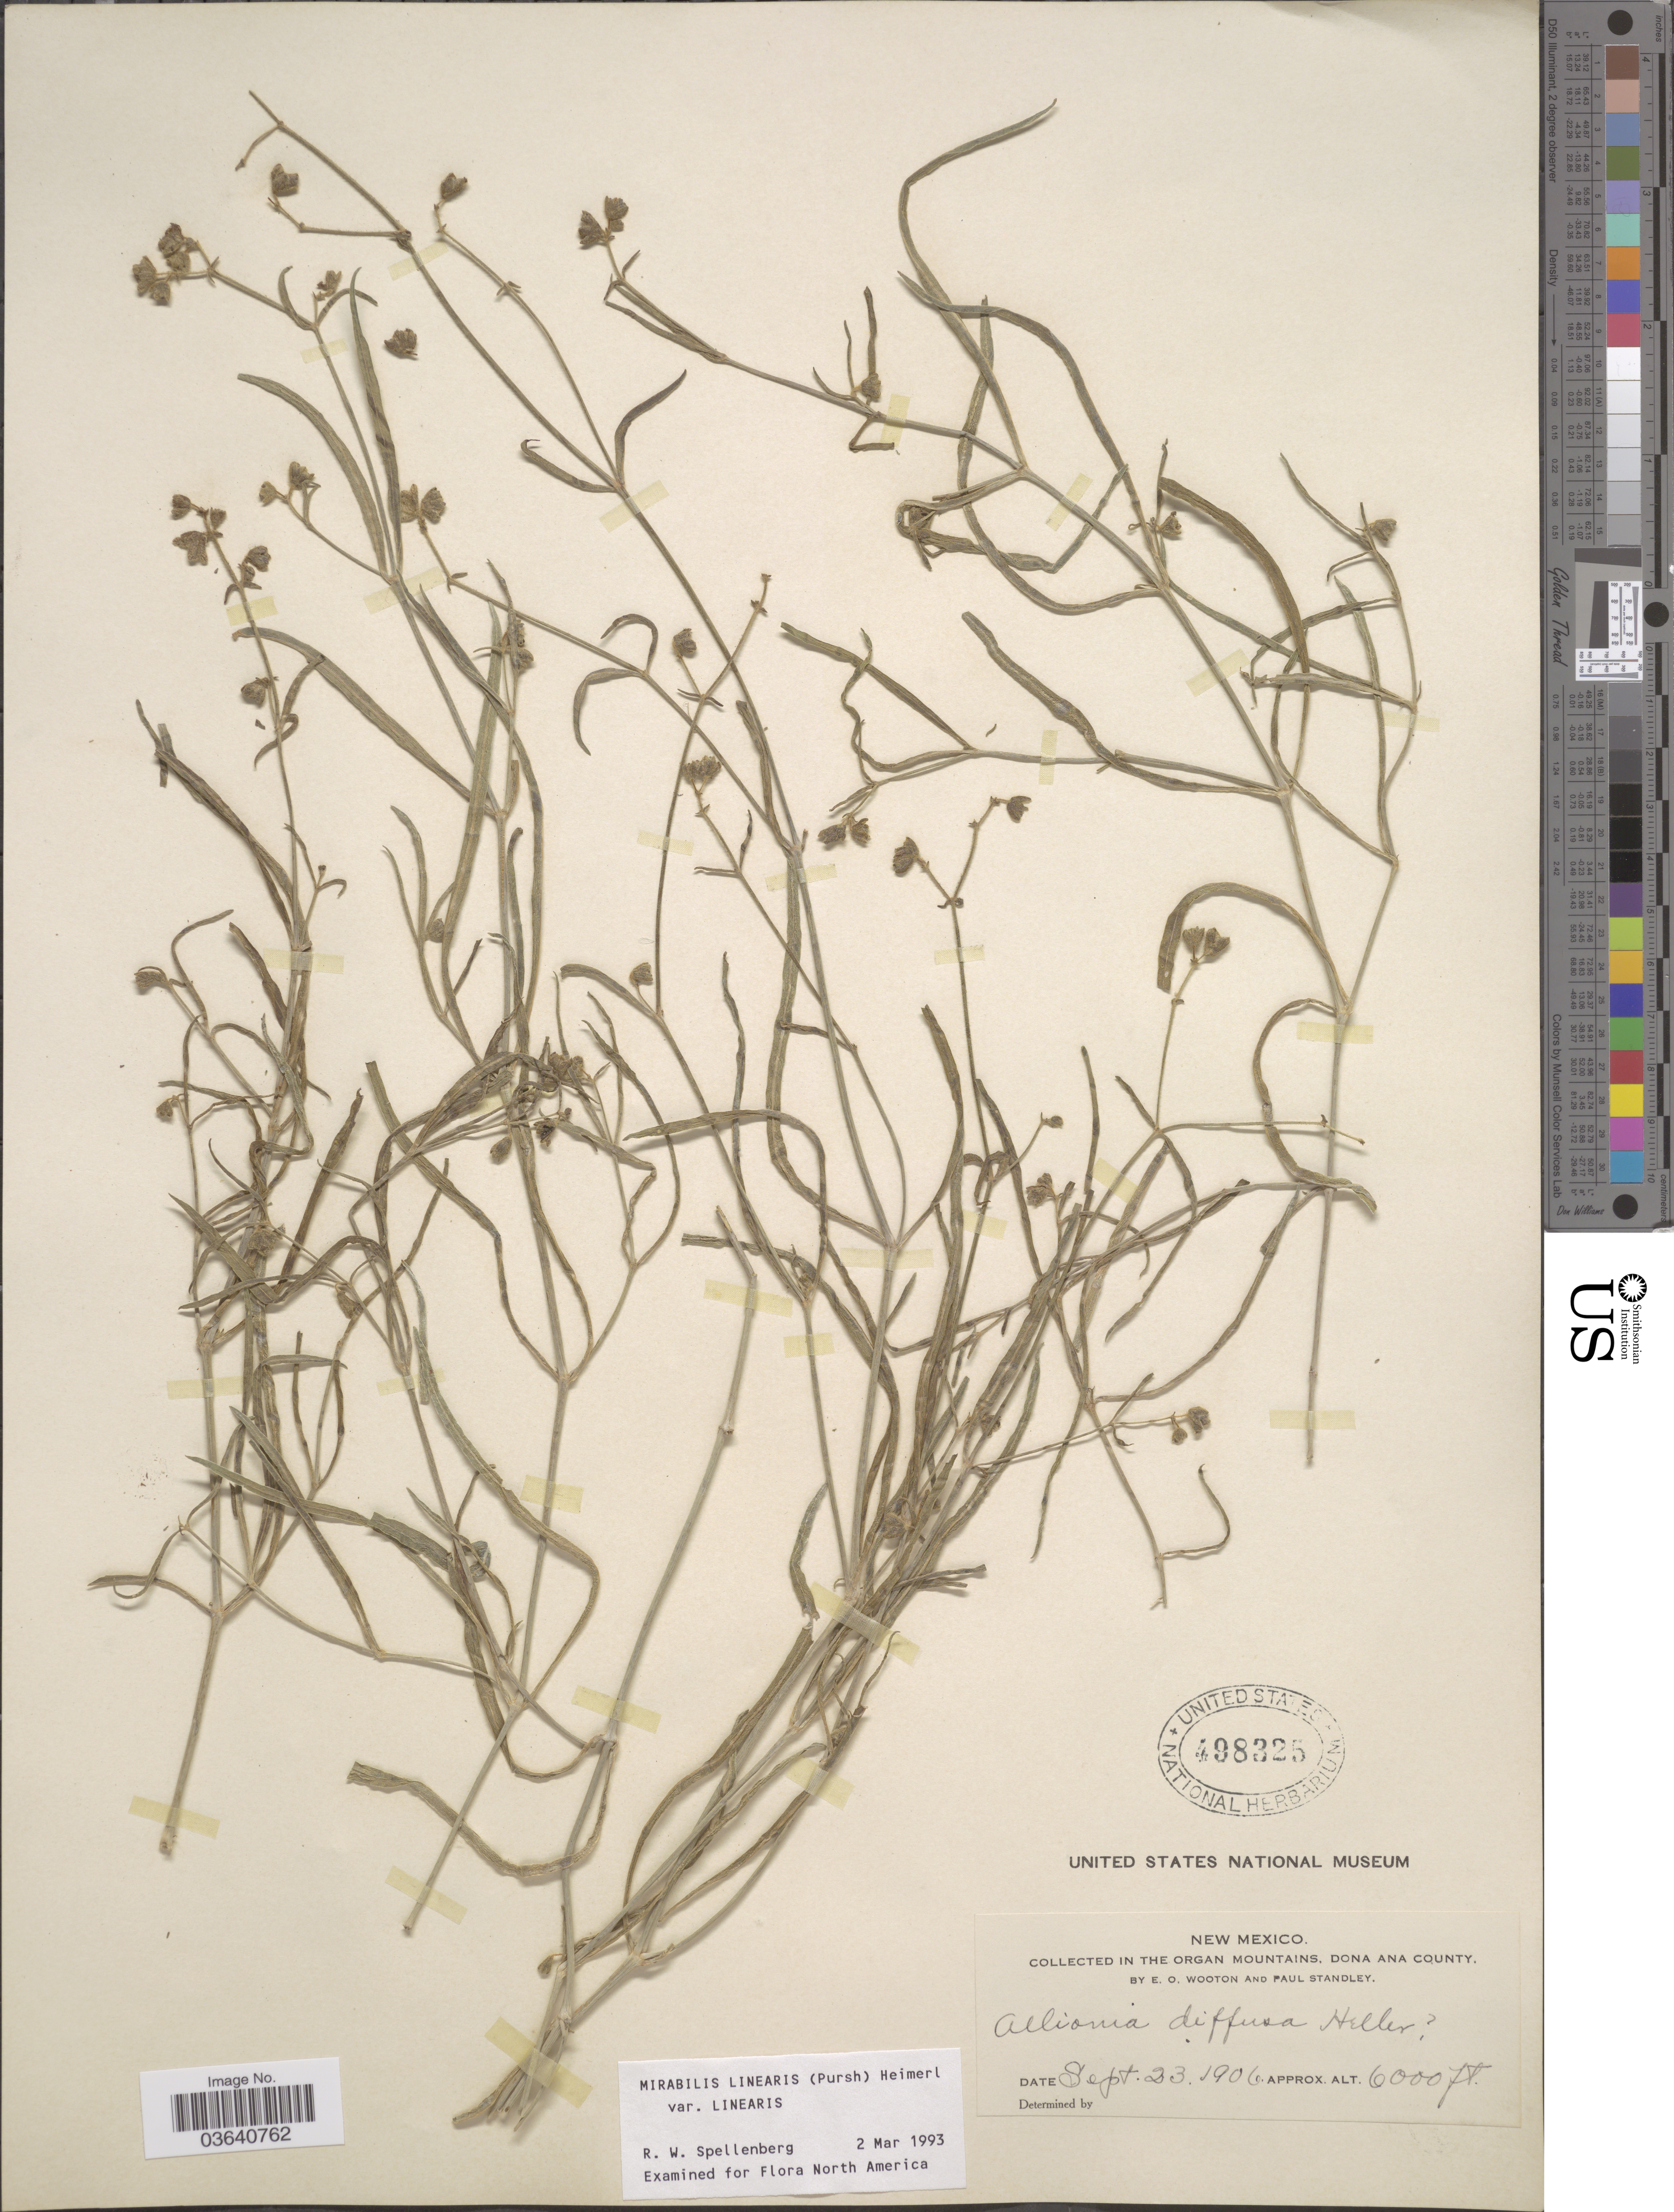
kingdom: Plantae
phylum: Tracheophyta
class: Magnoliopsida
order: Caryophyllales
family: Nyctaginaceae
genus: Mirabilis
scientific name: Mirabilis linearis var. linearis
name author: (Pursh) Heimerl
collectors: E. O. Wooton & P. C. Standley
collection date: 1906-09-23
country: United States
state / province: New Mexico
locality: In The Organ Mountains, Dona Ana County.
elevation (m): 1829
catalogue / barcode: US 498325